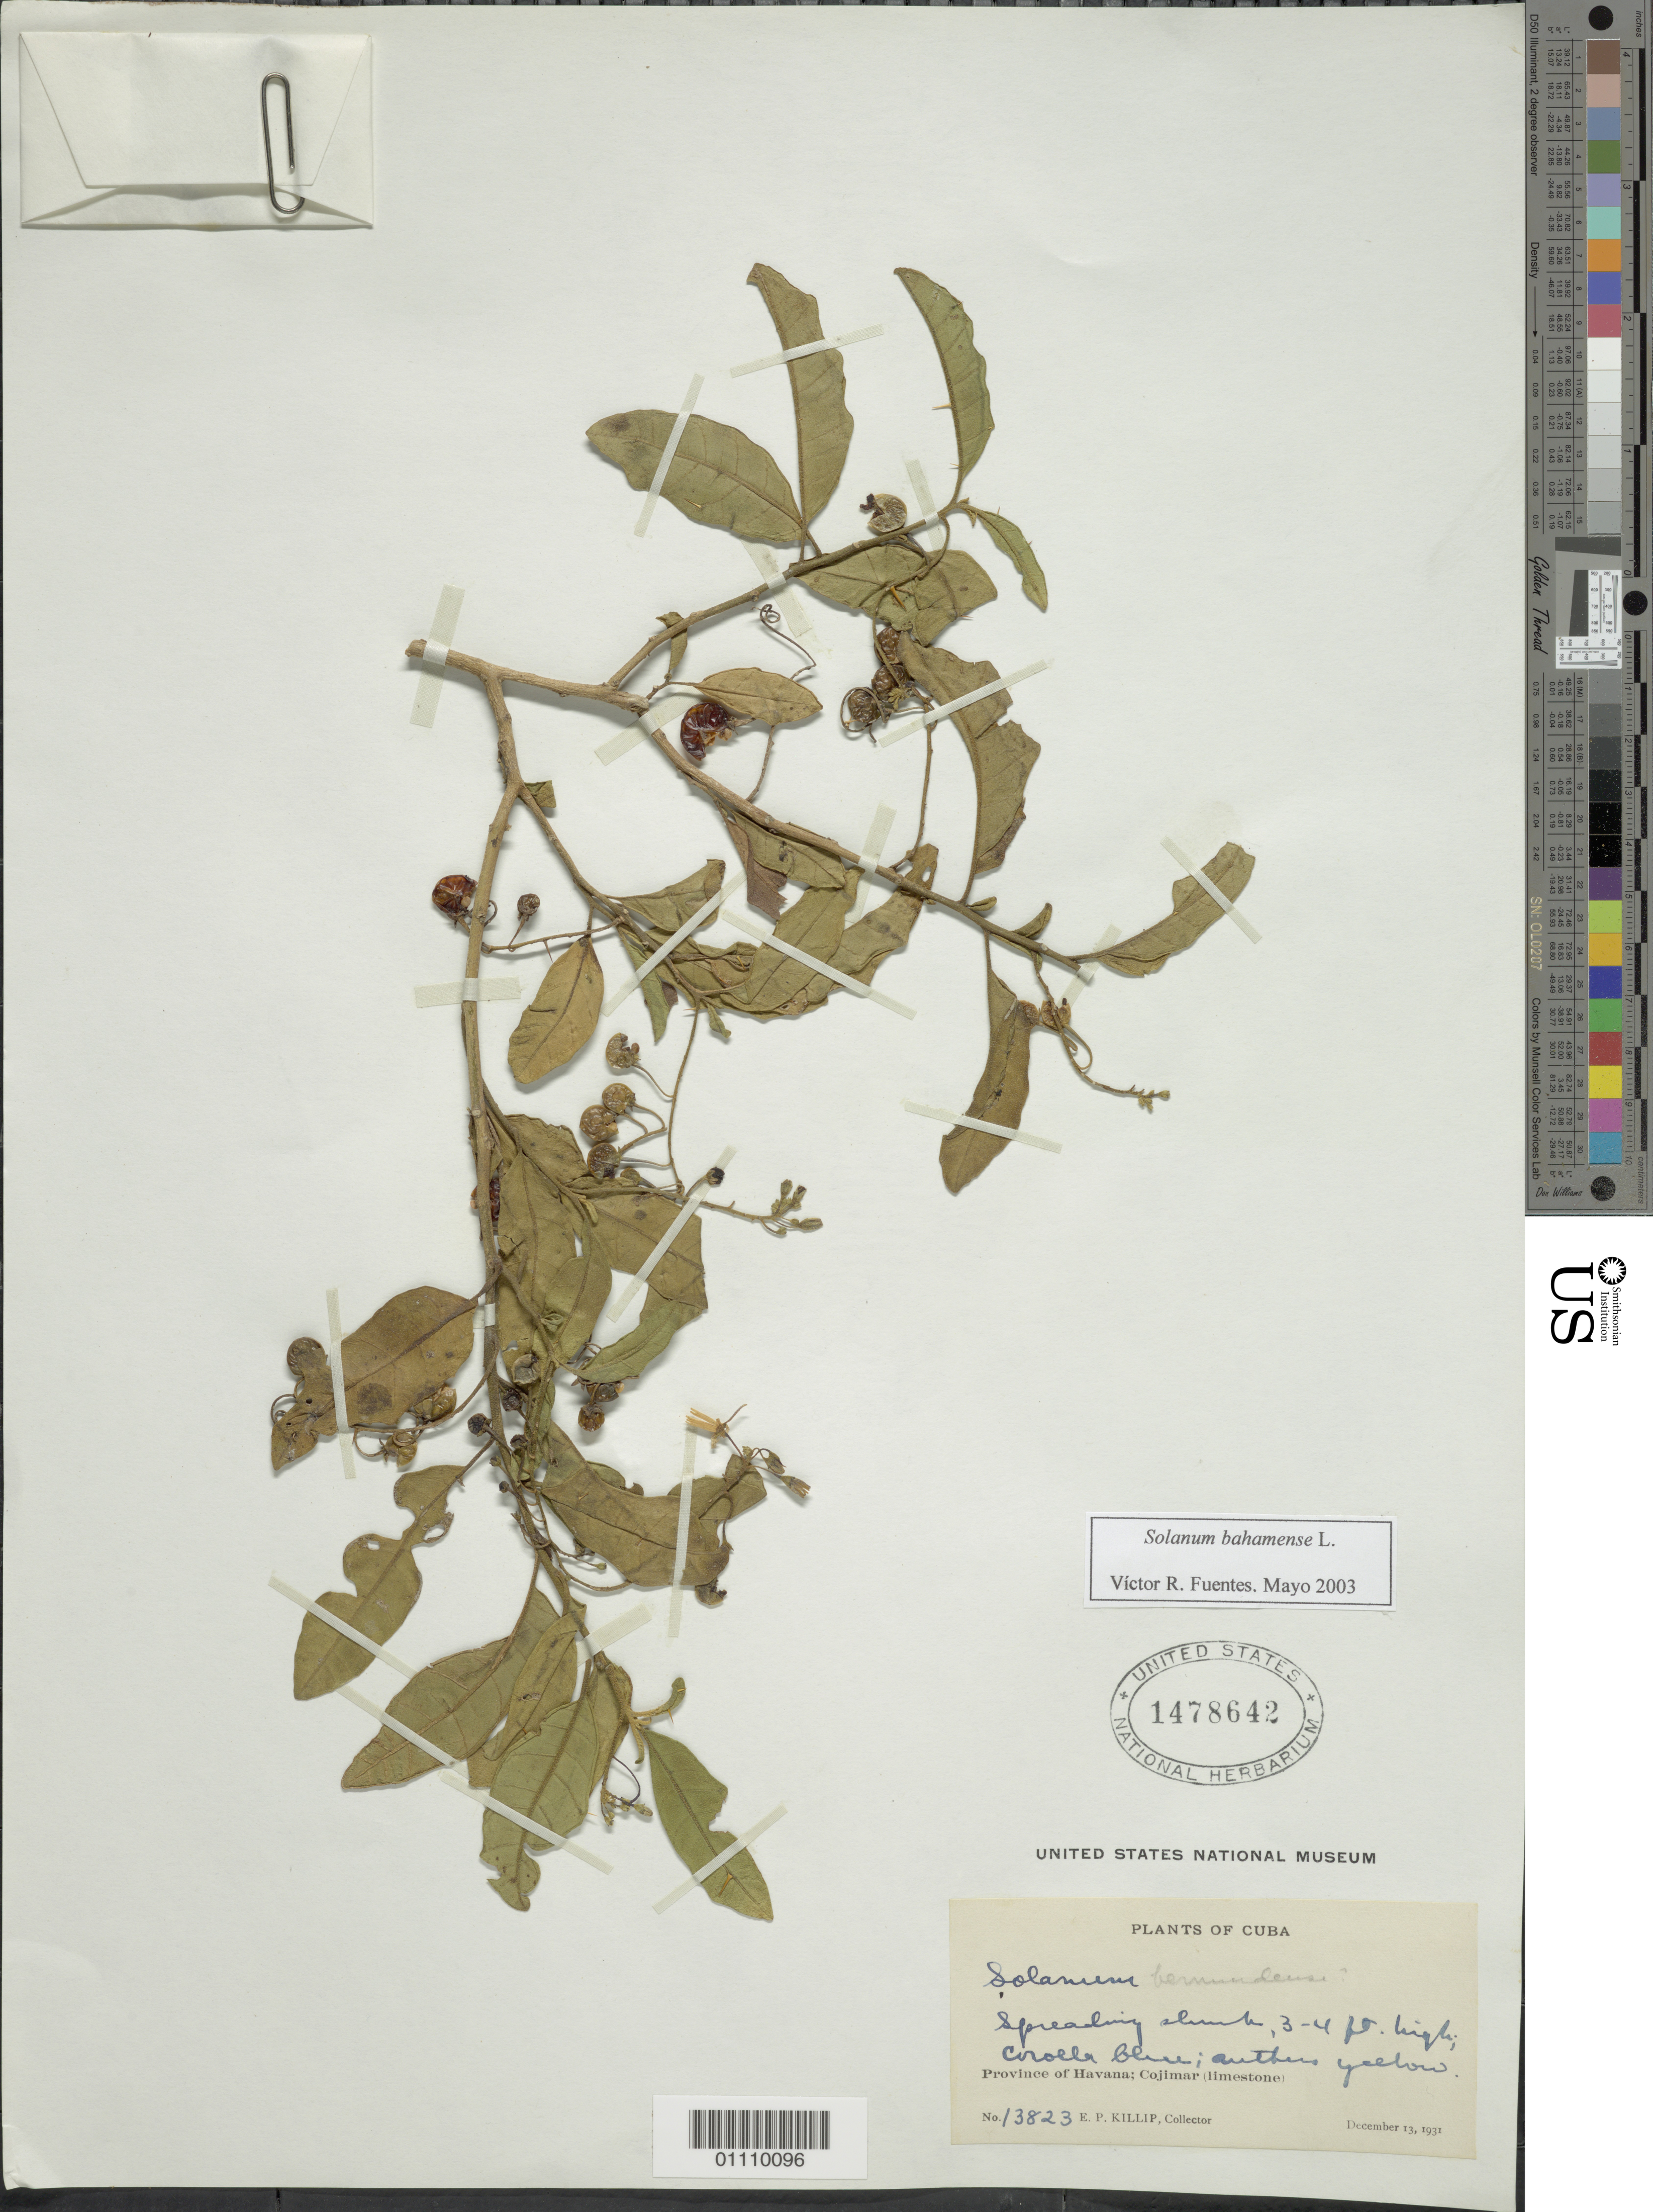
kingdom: Plantae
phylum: Tracheophyta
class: Magnoliopsida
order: Solanales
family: Solanaceae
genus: Solanum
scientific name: Solanum bahamense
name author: L.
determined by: Fuentes, V. R.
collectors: E. P. Killip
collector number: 13823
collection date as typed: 13 Dec 1931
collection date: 1931-12-13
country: Cuba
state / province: La Habana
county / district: Municipio Habana del Este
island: Cuba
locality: Cojimar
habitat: Limestone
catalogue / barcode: US 1478642